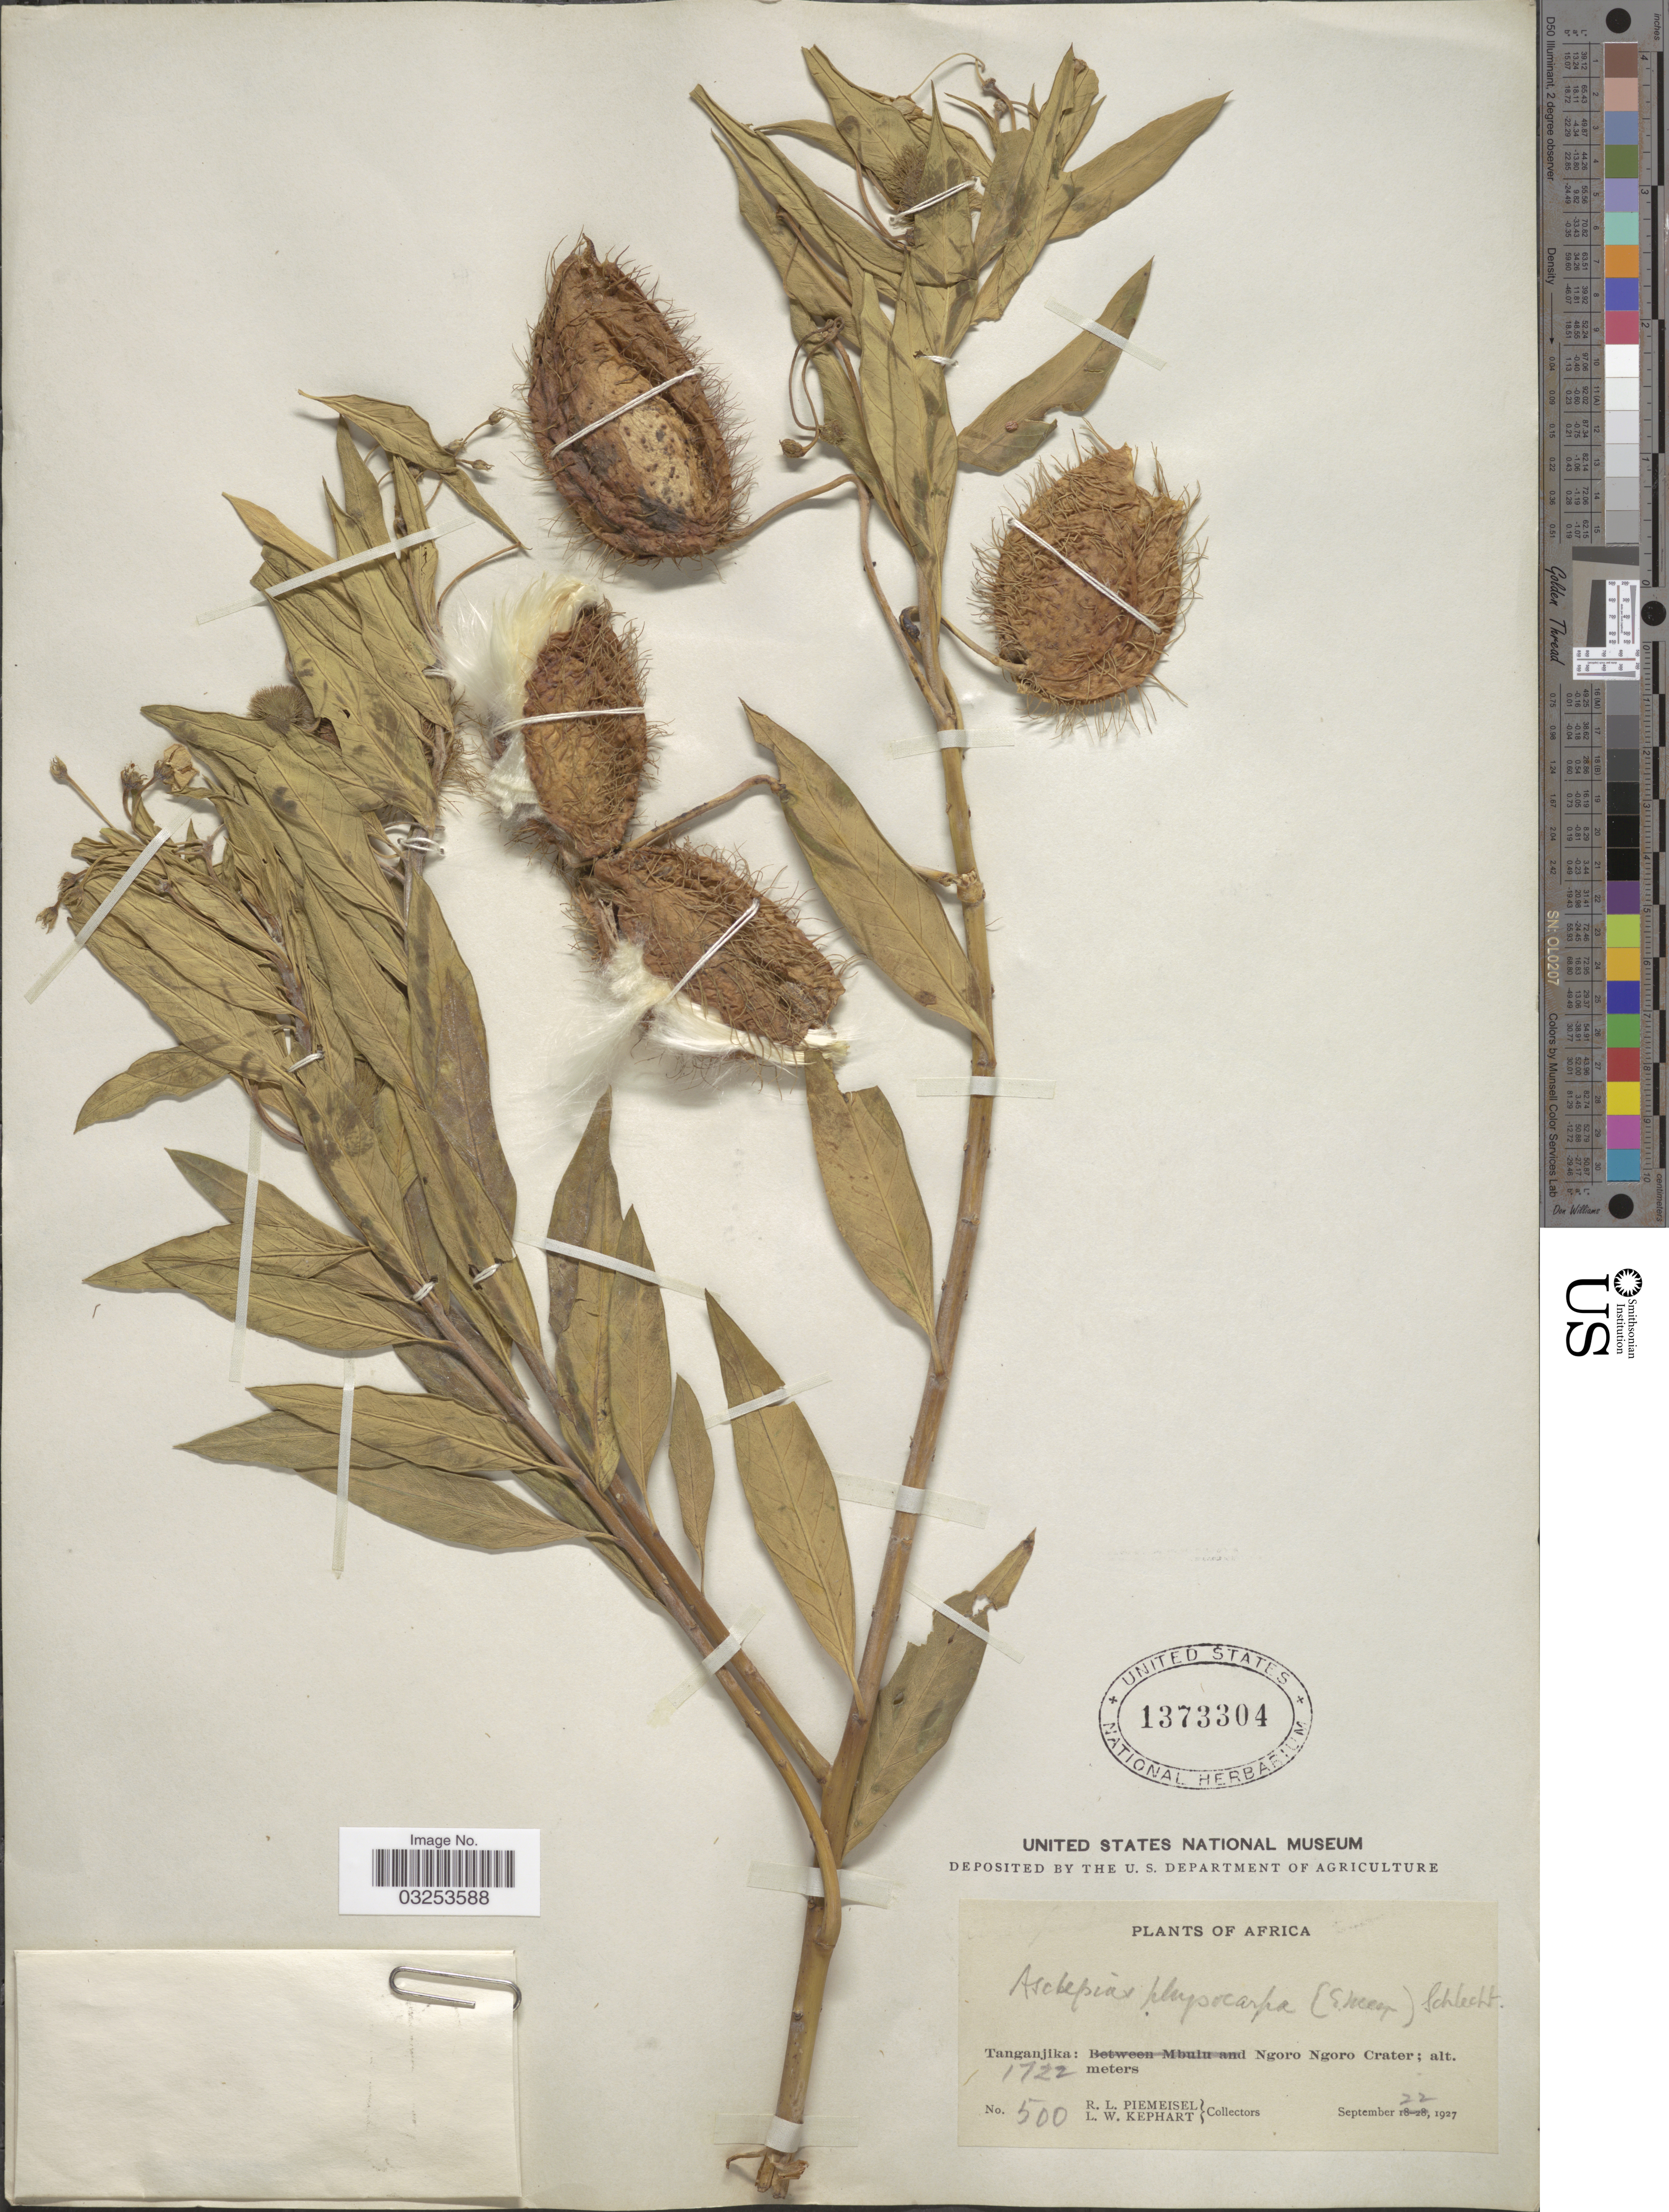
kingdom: Plantae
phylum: Tracheophyta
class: Magnoliopsida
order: Gentianales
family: Apocynaceae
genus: Gomphocarpus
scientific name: Gomphocarpus physocarpus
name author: E. Mey.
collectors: R. L. Piemeisel & L. W. Kephart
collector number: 500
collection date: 1927-09-22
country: Tanzania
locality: Tanganjika: Ngoro Ngoro Crater.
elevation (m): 1722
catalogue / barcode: US 1373304